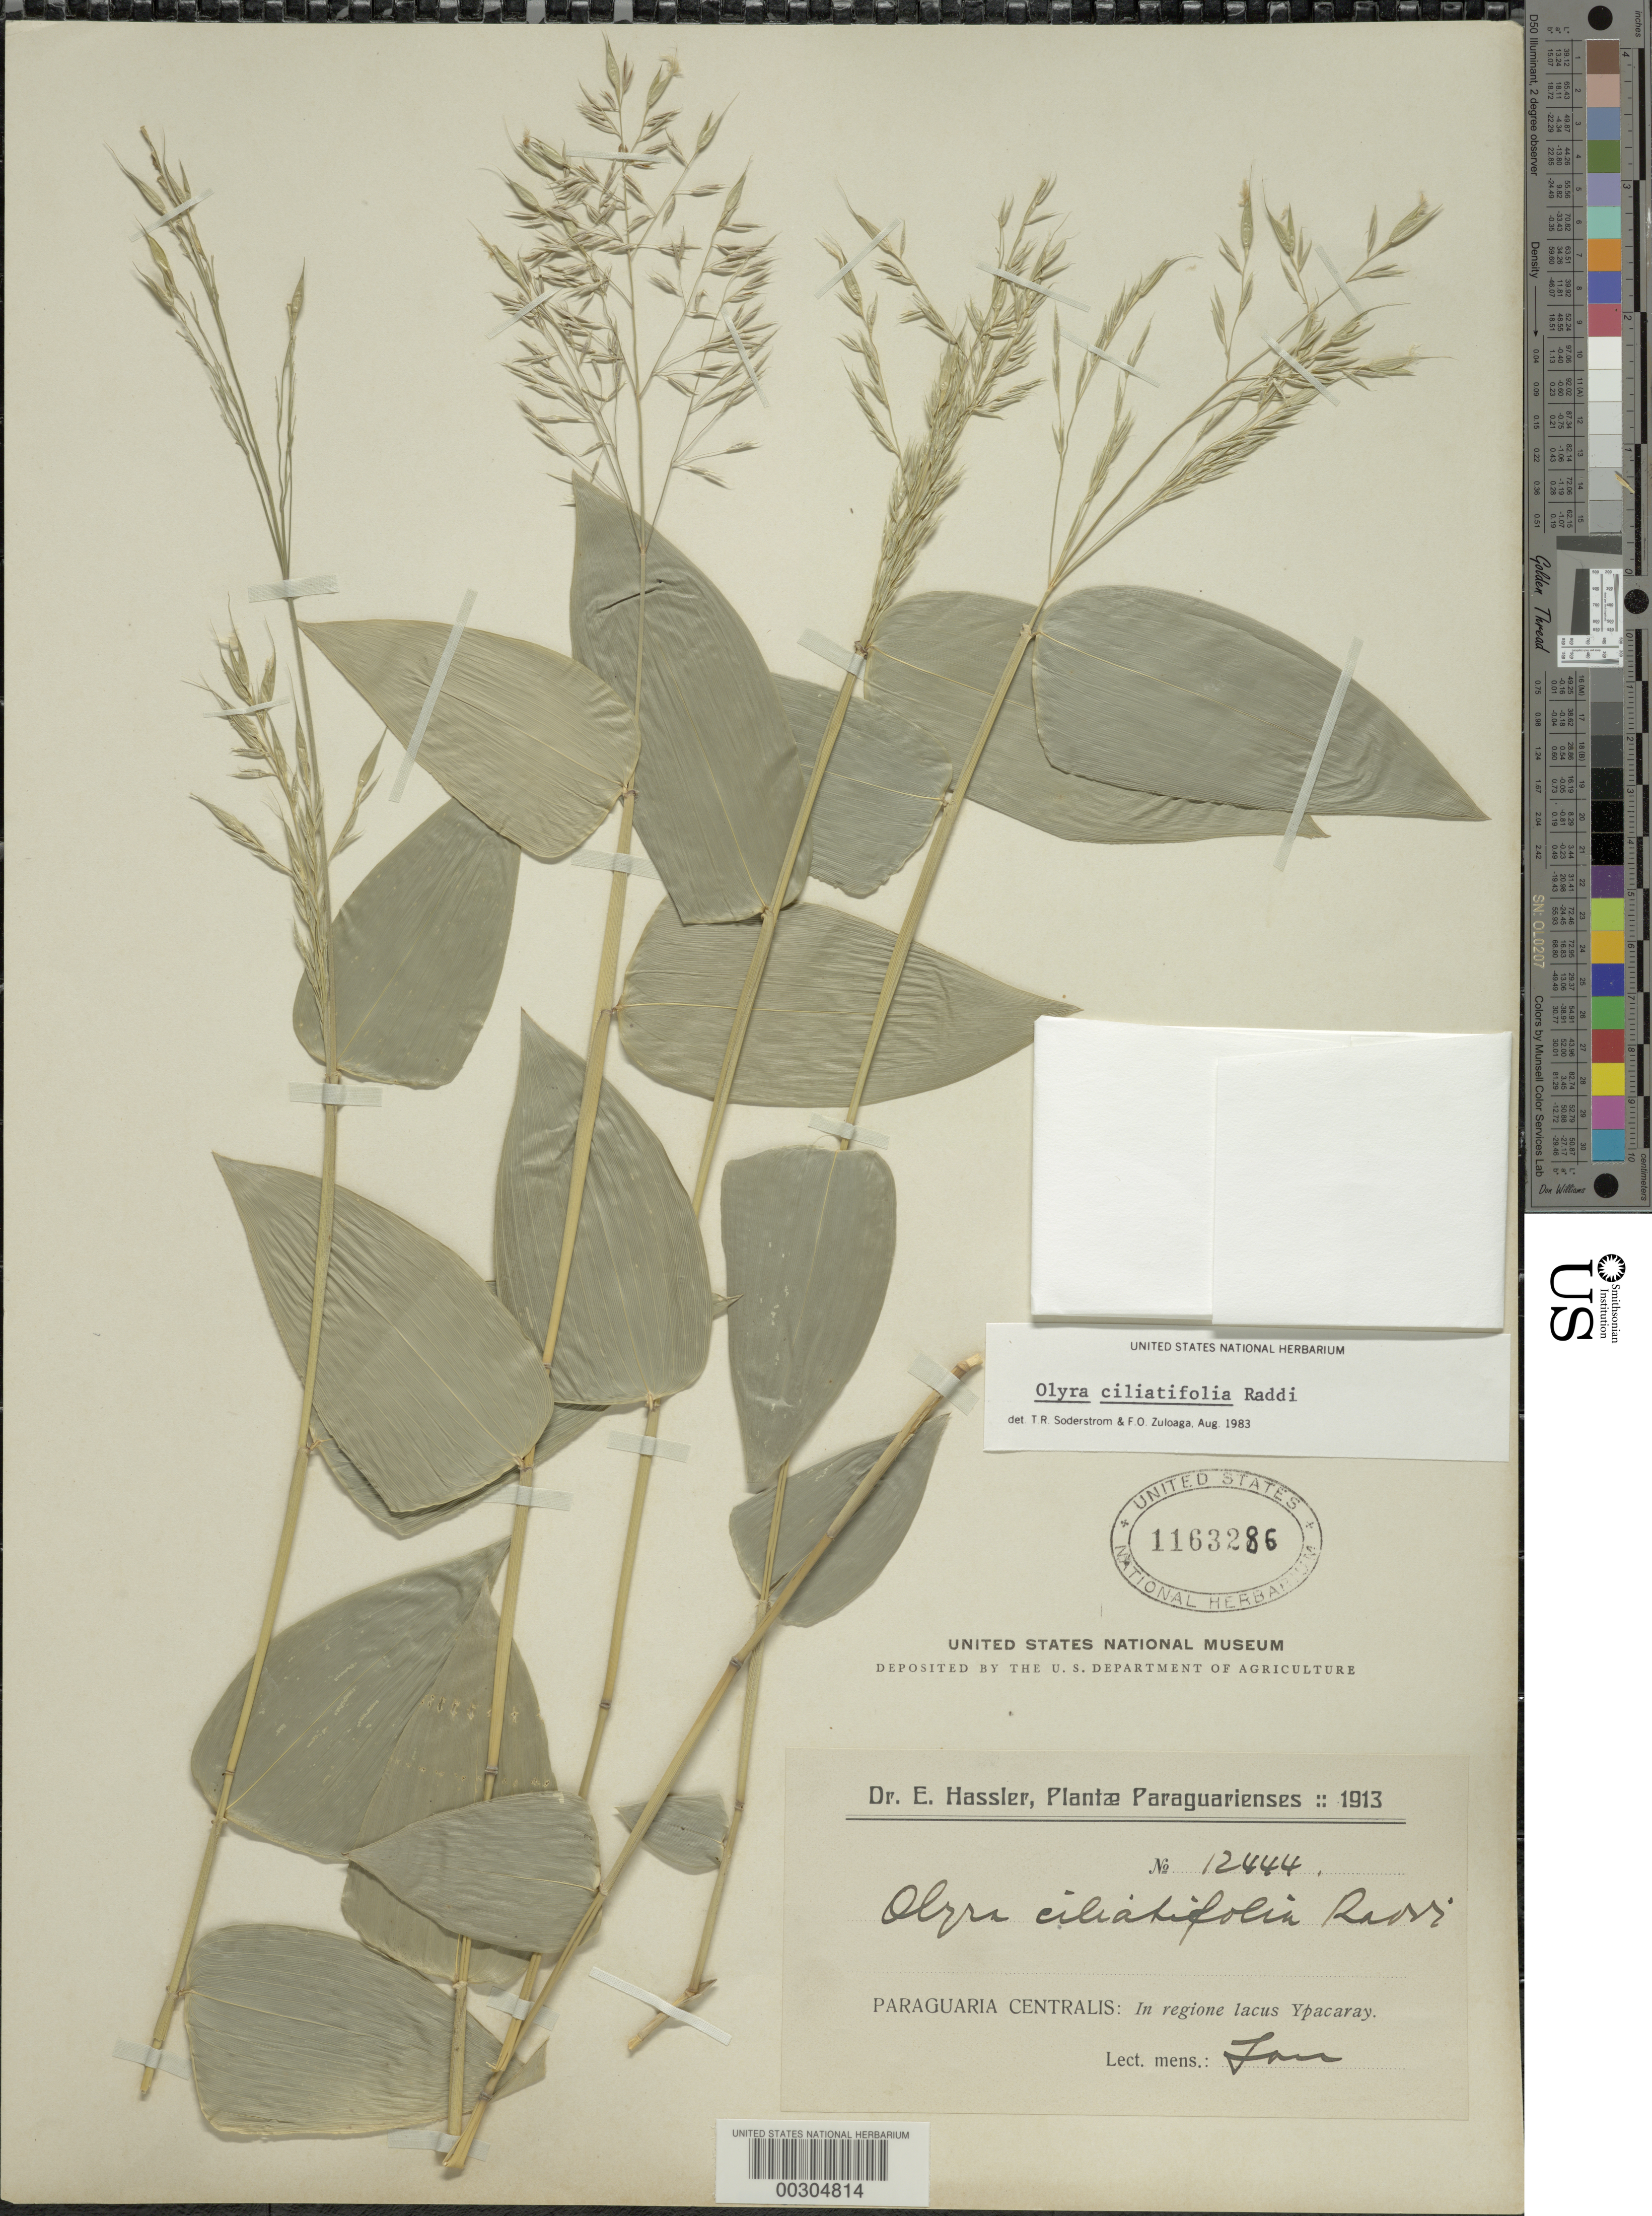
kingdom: Plantae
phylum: Tracheophyta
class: Liliopsida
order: Poales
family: Poaceae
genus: Olyra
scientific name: Olyra ciliatifolia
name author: Raddi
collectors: E. Hassler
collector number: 12444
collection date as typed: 1913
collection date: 1913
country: Paraguay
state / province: Central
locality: Ypacaray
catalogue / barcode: US 1163286